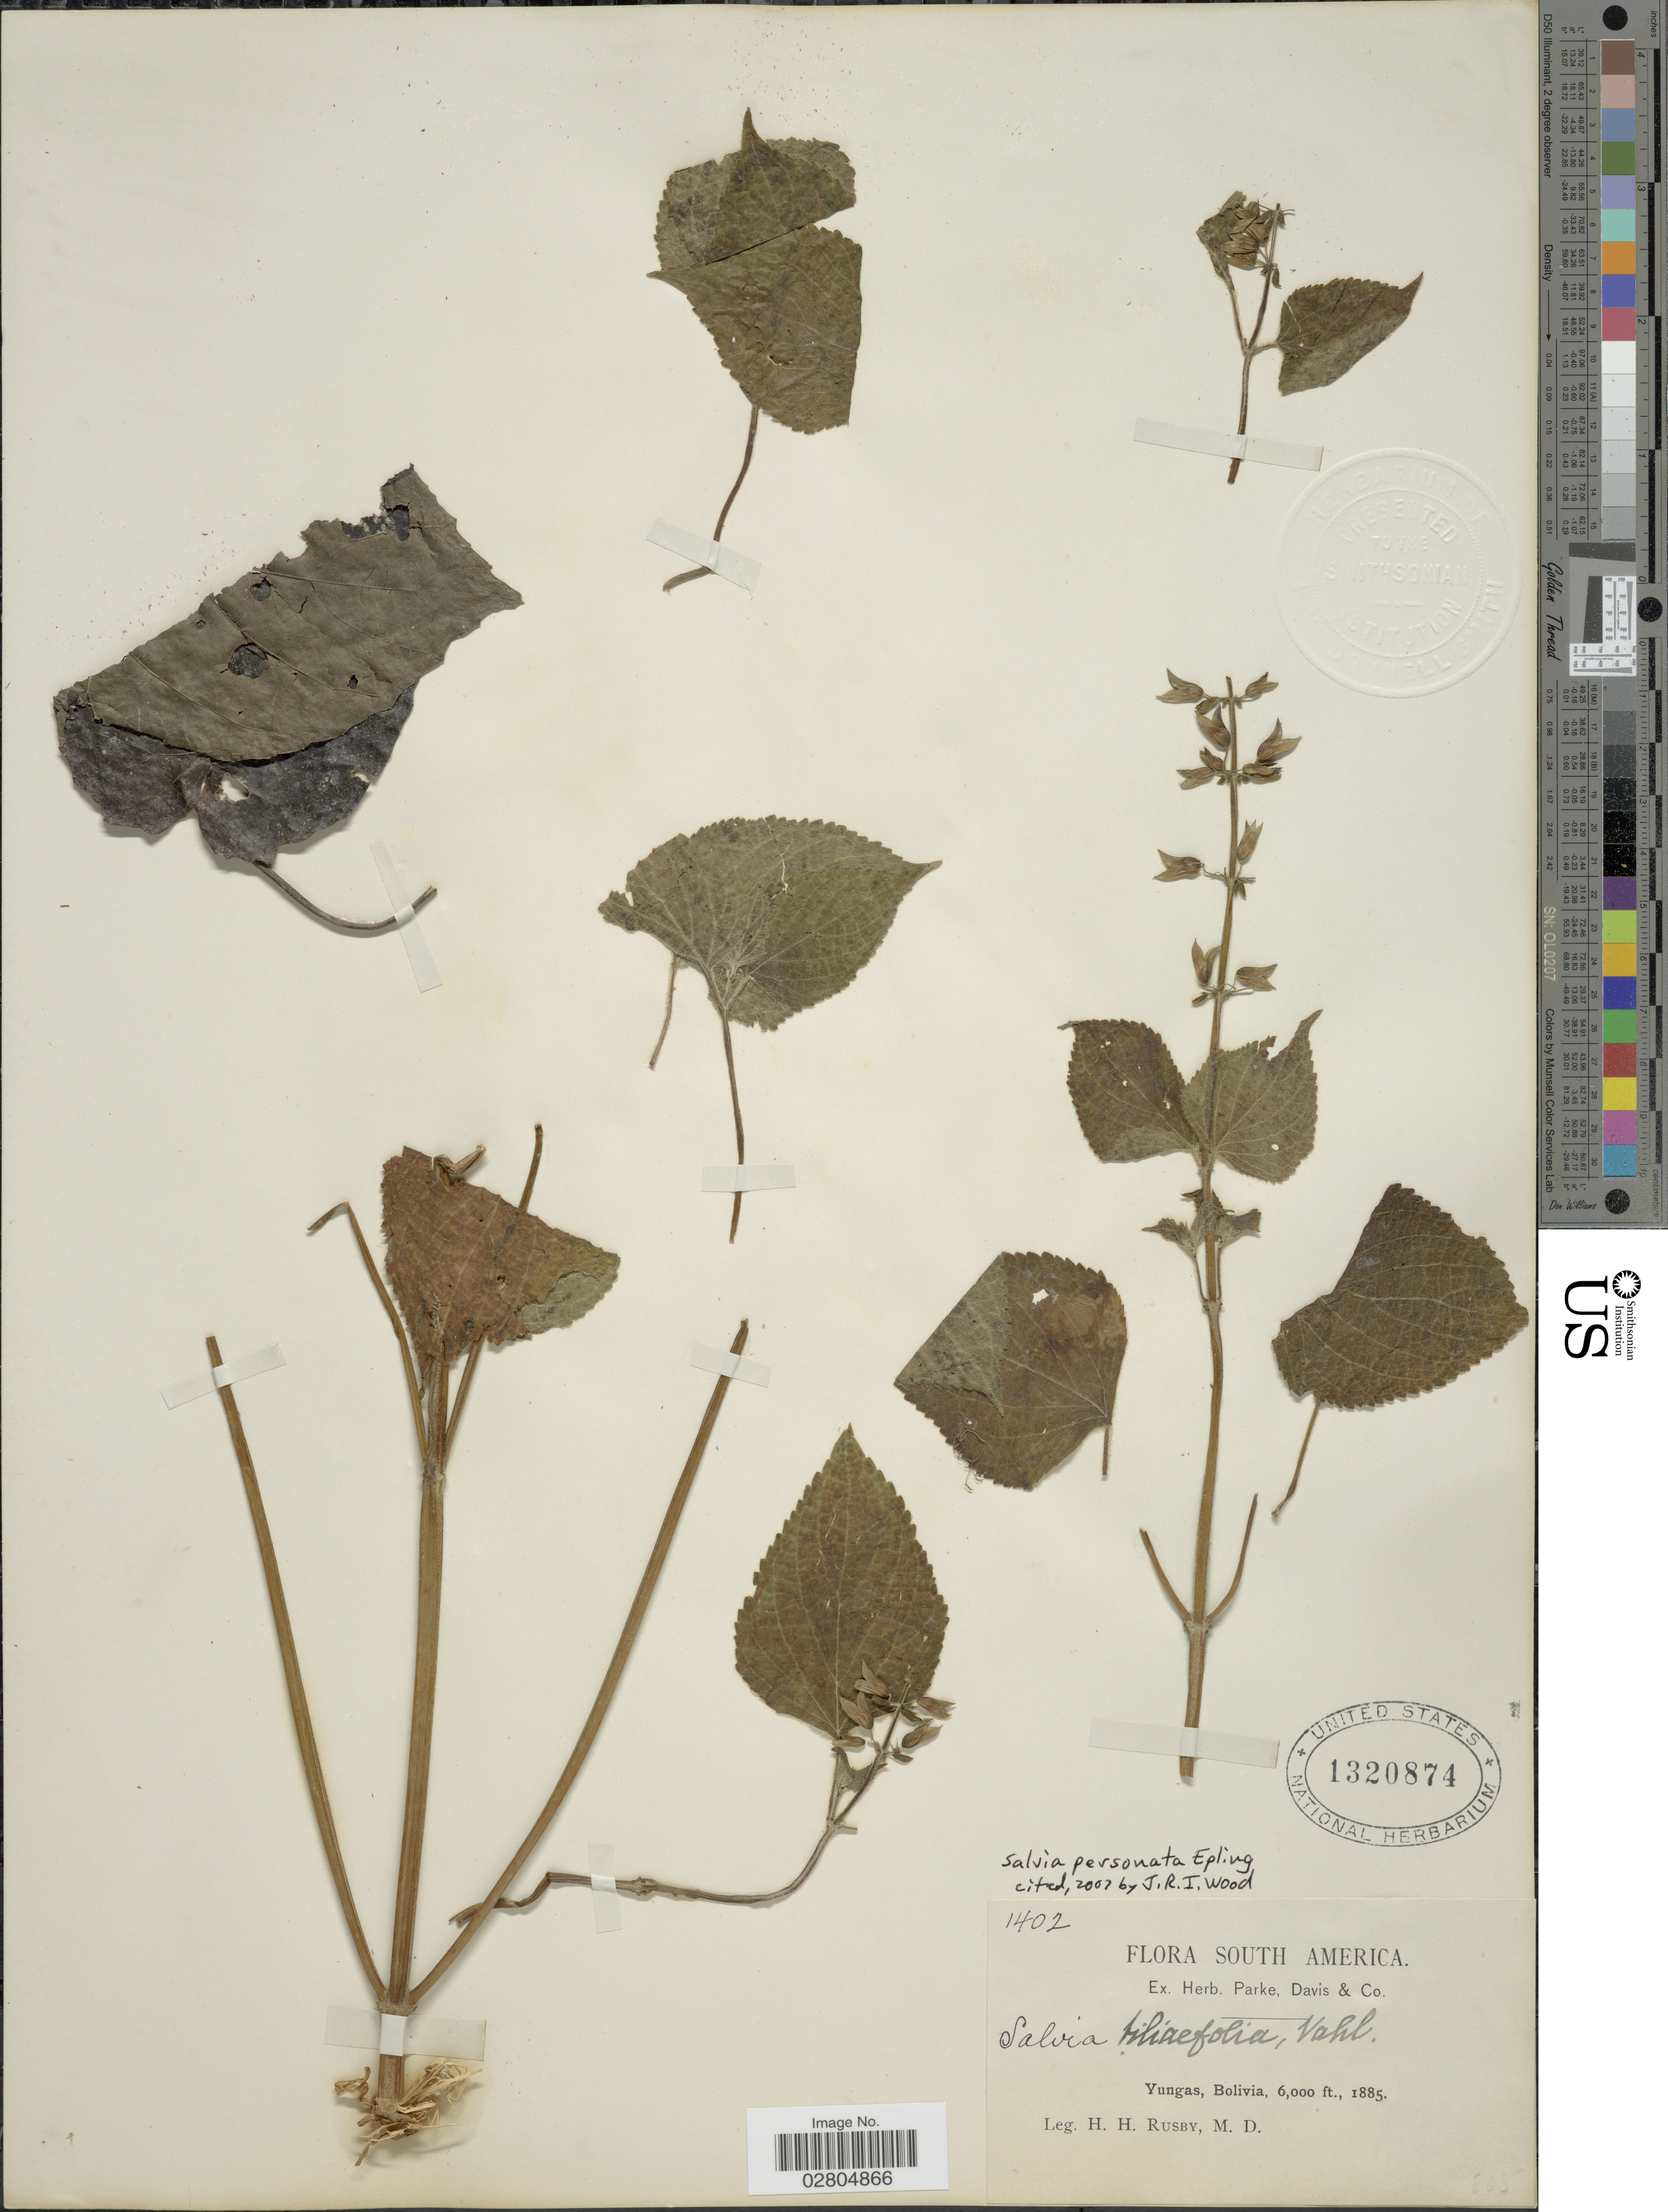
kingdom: Plantae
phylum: Tracheophyta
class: Magnoliopsida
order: Lamiales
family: Lamiaceae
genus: Salvia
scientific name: Salvia personata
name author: Epling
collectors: H. H. Rusby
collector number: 1402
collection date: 1885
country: Bolivia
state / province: La Paz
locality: Yungas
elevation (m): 1829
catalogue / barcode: US 1320874